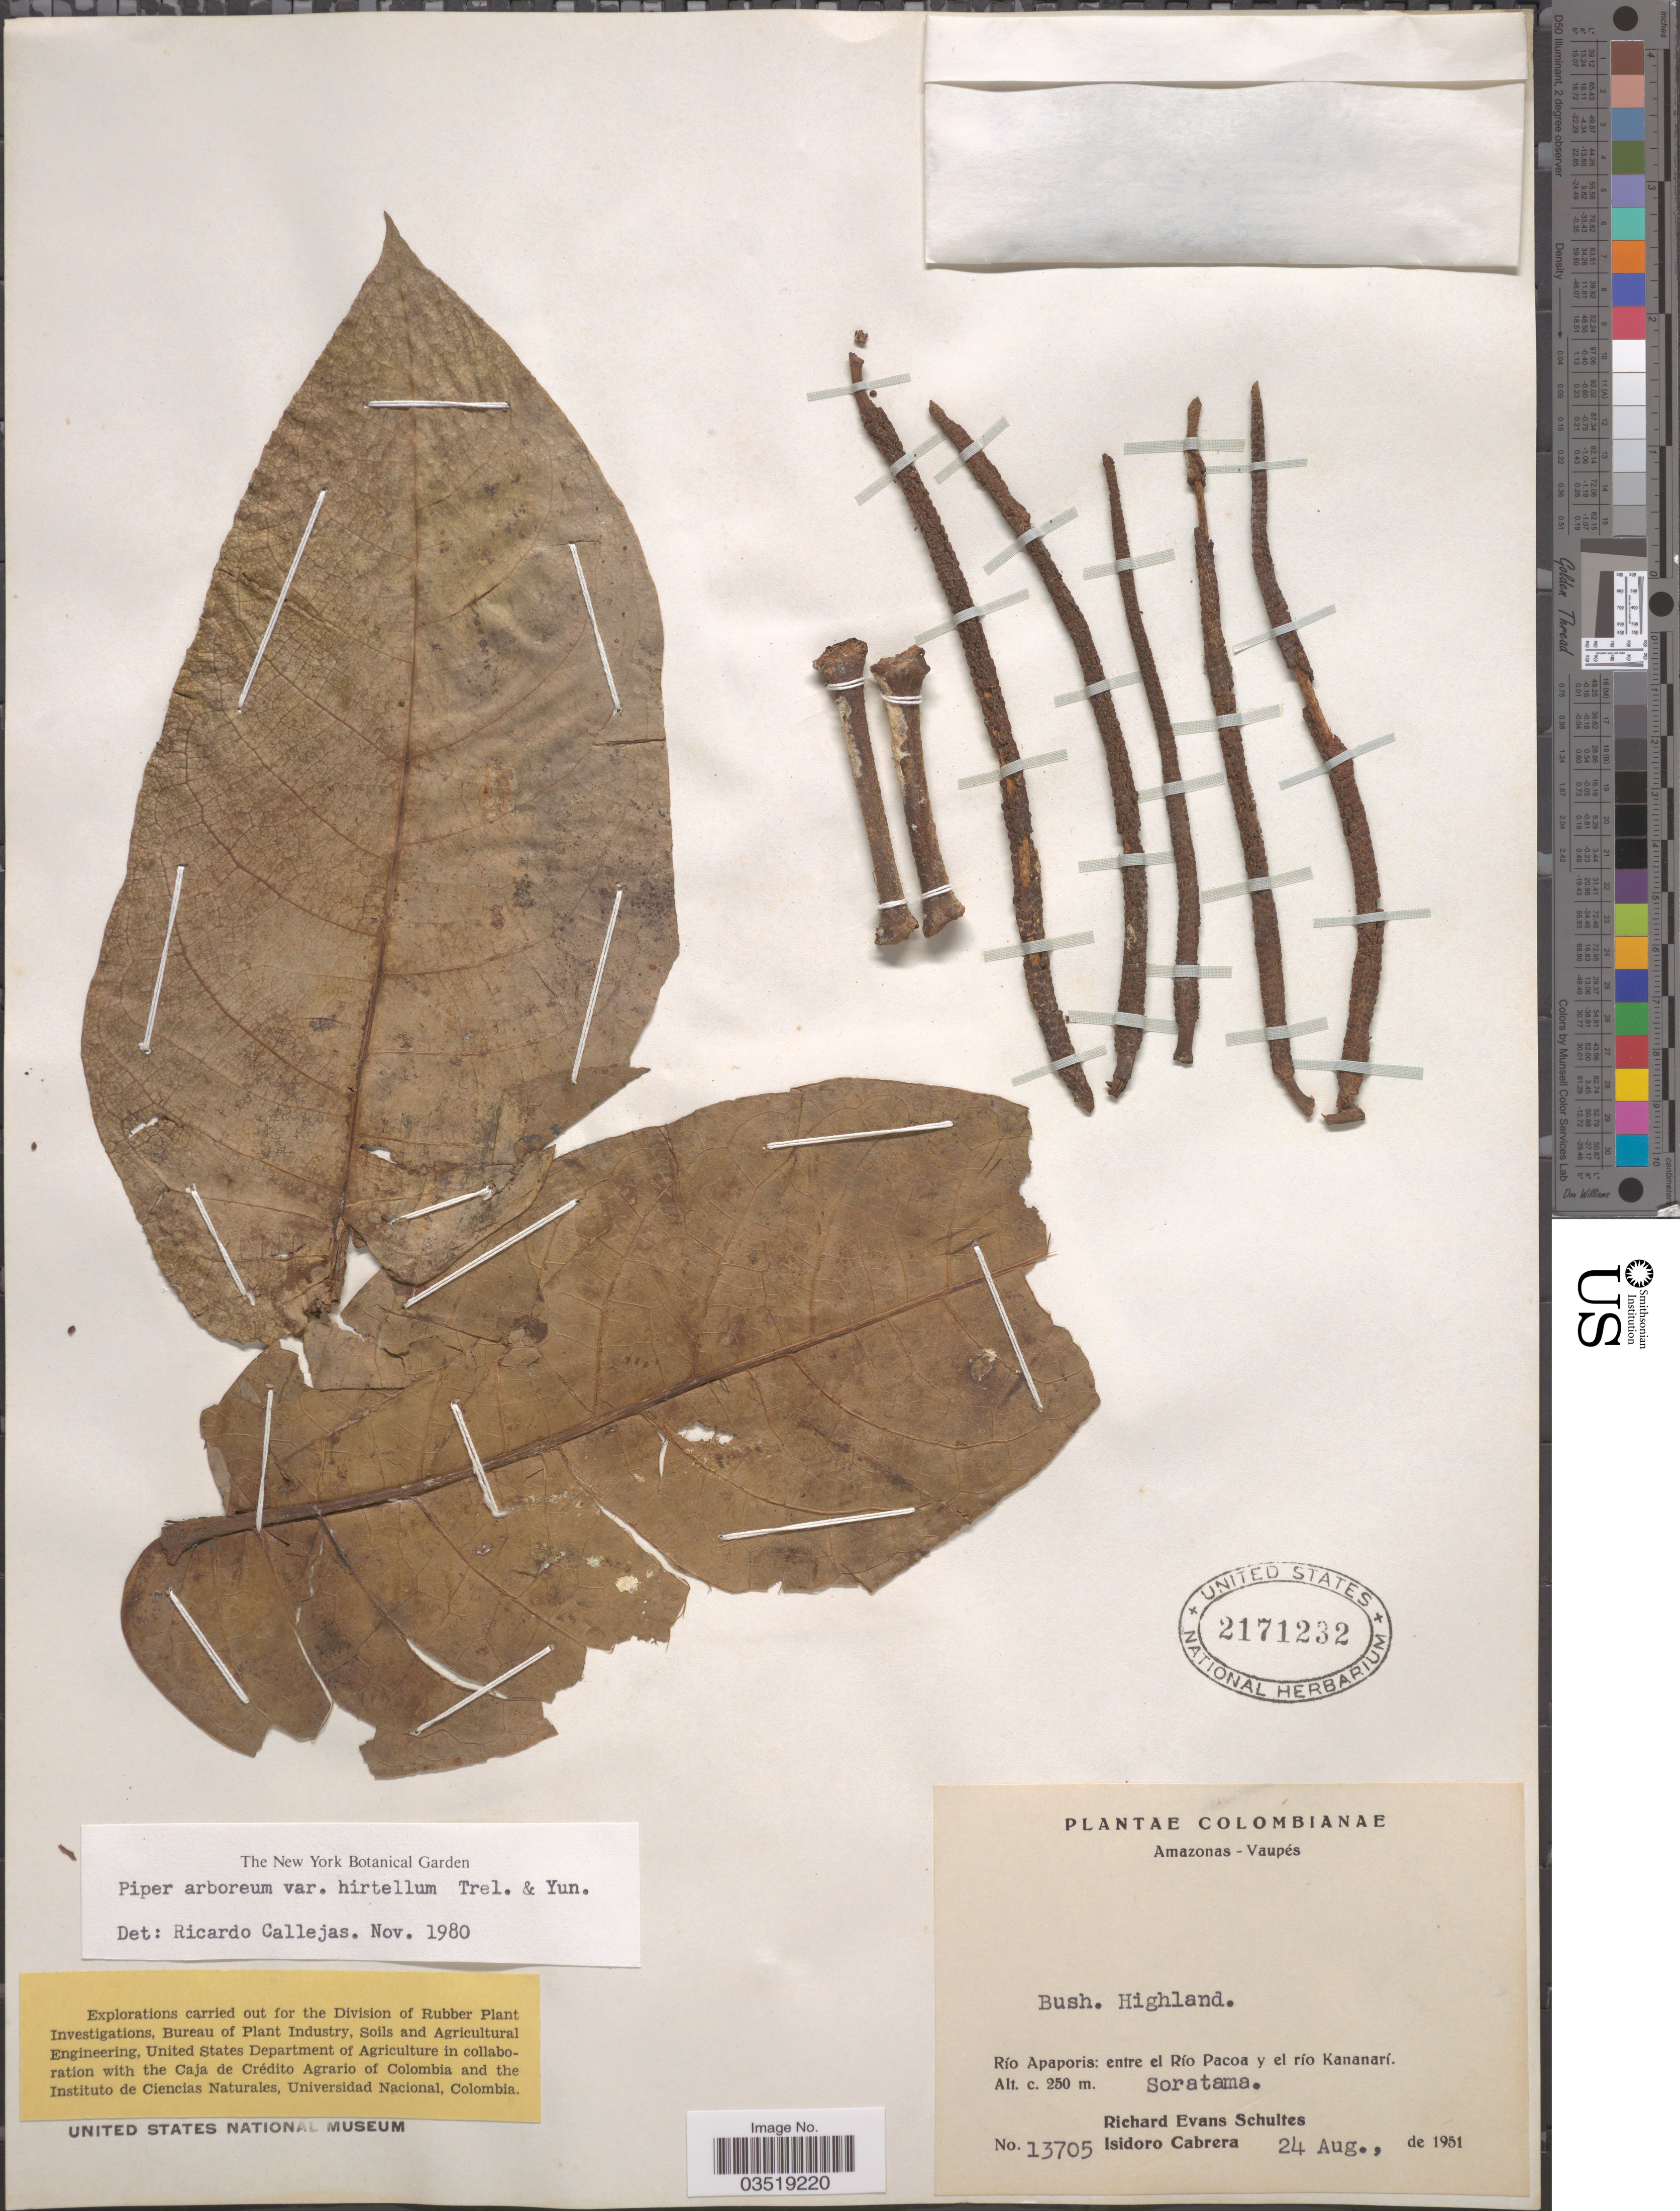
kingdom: Plantae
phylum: Tracheophyta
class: Magnoliopsida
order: Piperales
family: Piperaceae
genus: Piper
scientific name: Piper arboreum var. hirtellum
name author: Yunck.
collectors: R. E. Schultes & I. Cabrera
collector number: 13705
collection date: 1951-08-24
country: Colombia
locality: Amazonas-Vaupés. Río Apaporis: entre el Río Pacoa y el río Kananarí. Soratama.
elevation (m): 250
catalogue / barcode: US 2171232